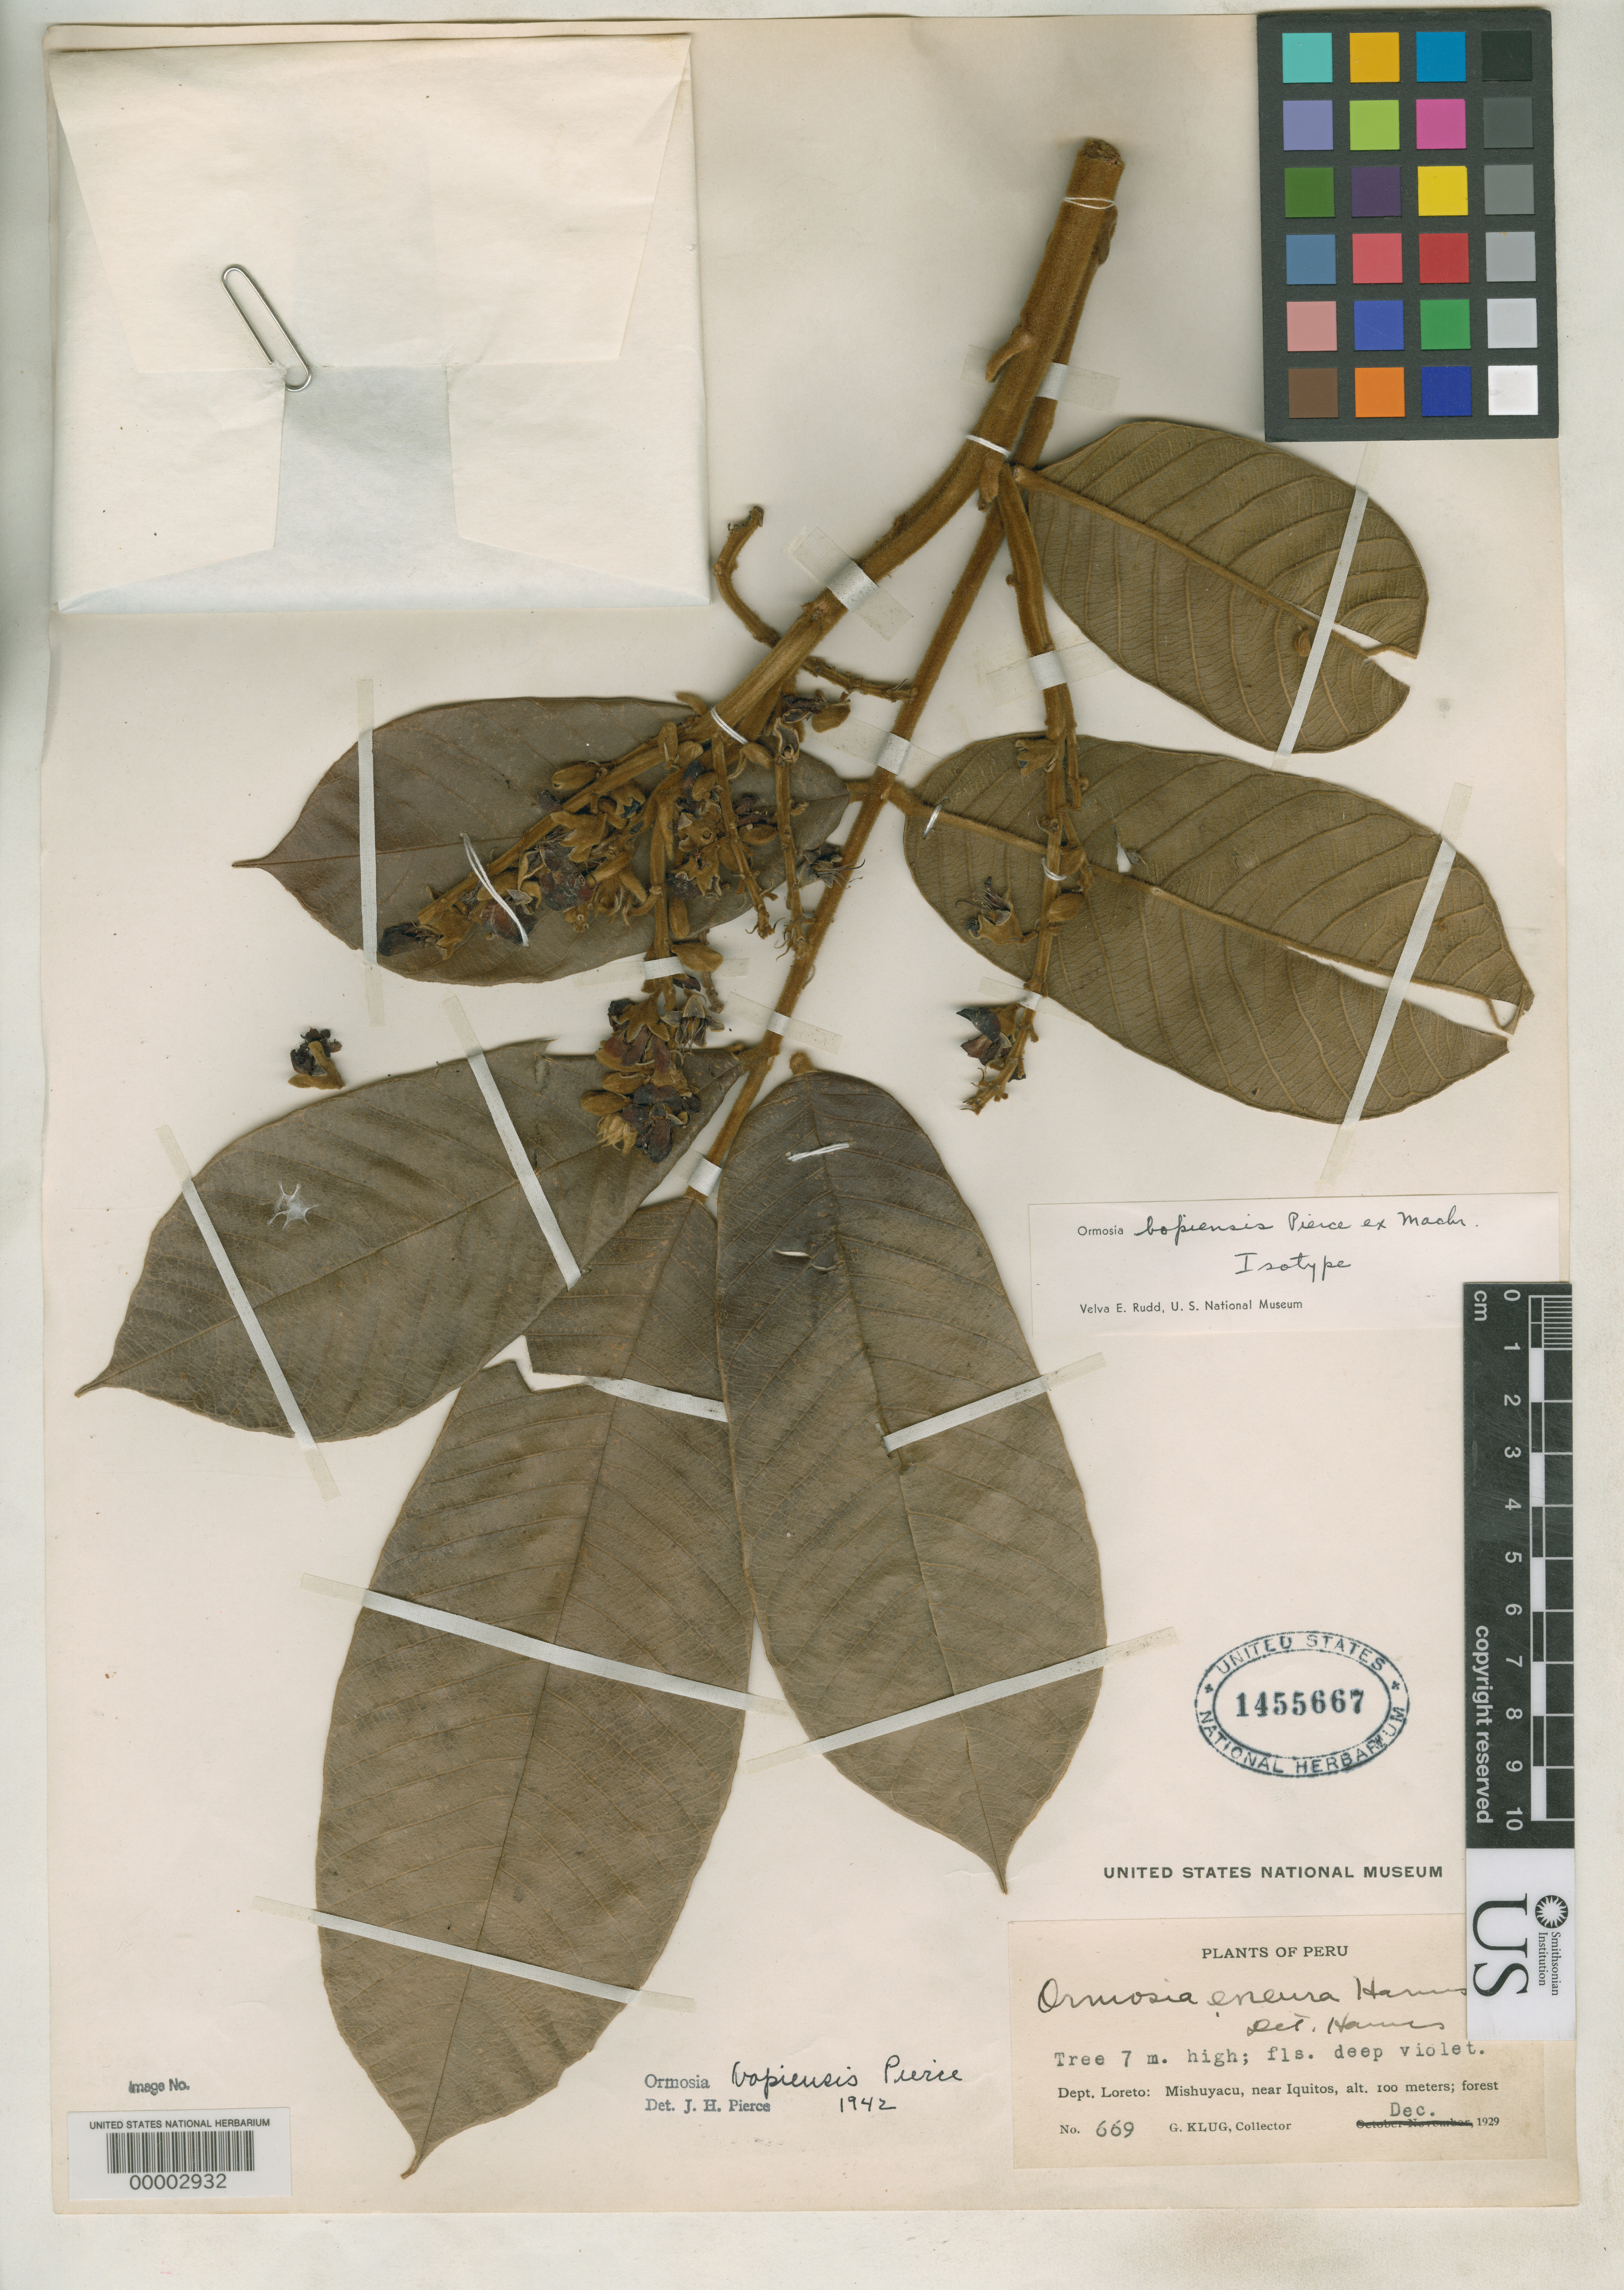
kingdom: Plantae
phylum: Tracheophyta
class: Magnoliopsida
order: Fabales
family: Fabaceae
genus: Ormosia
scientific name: Ormosia bopiensis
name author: Pierce ex J.F. Macbr.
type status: Isotype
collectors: G. Klug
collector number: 669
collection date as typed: Dec 1929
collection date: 1929-12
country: Peru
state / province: Loreto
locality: Mishuyacu.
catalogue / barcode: US 1455667